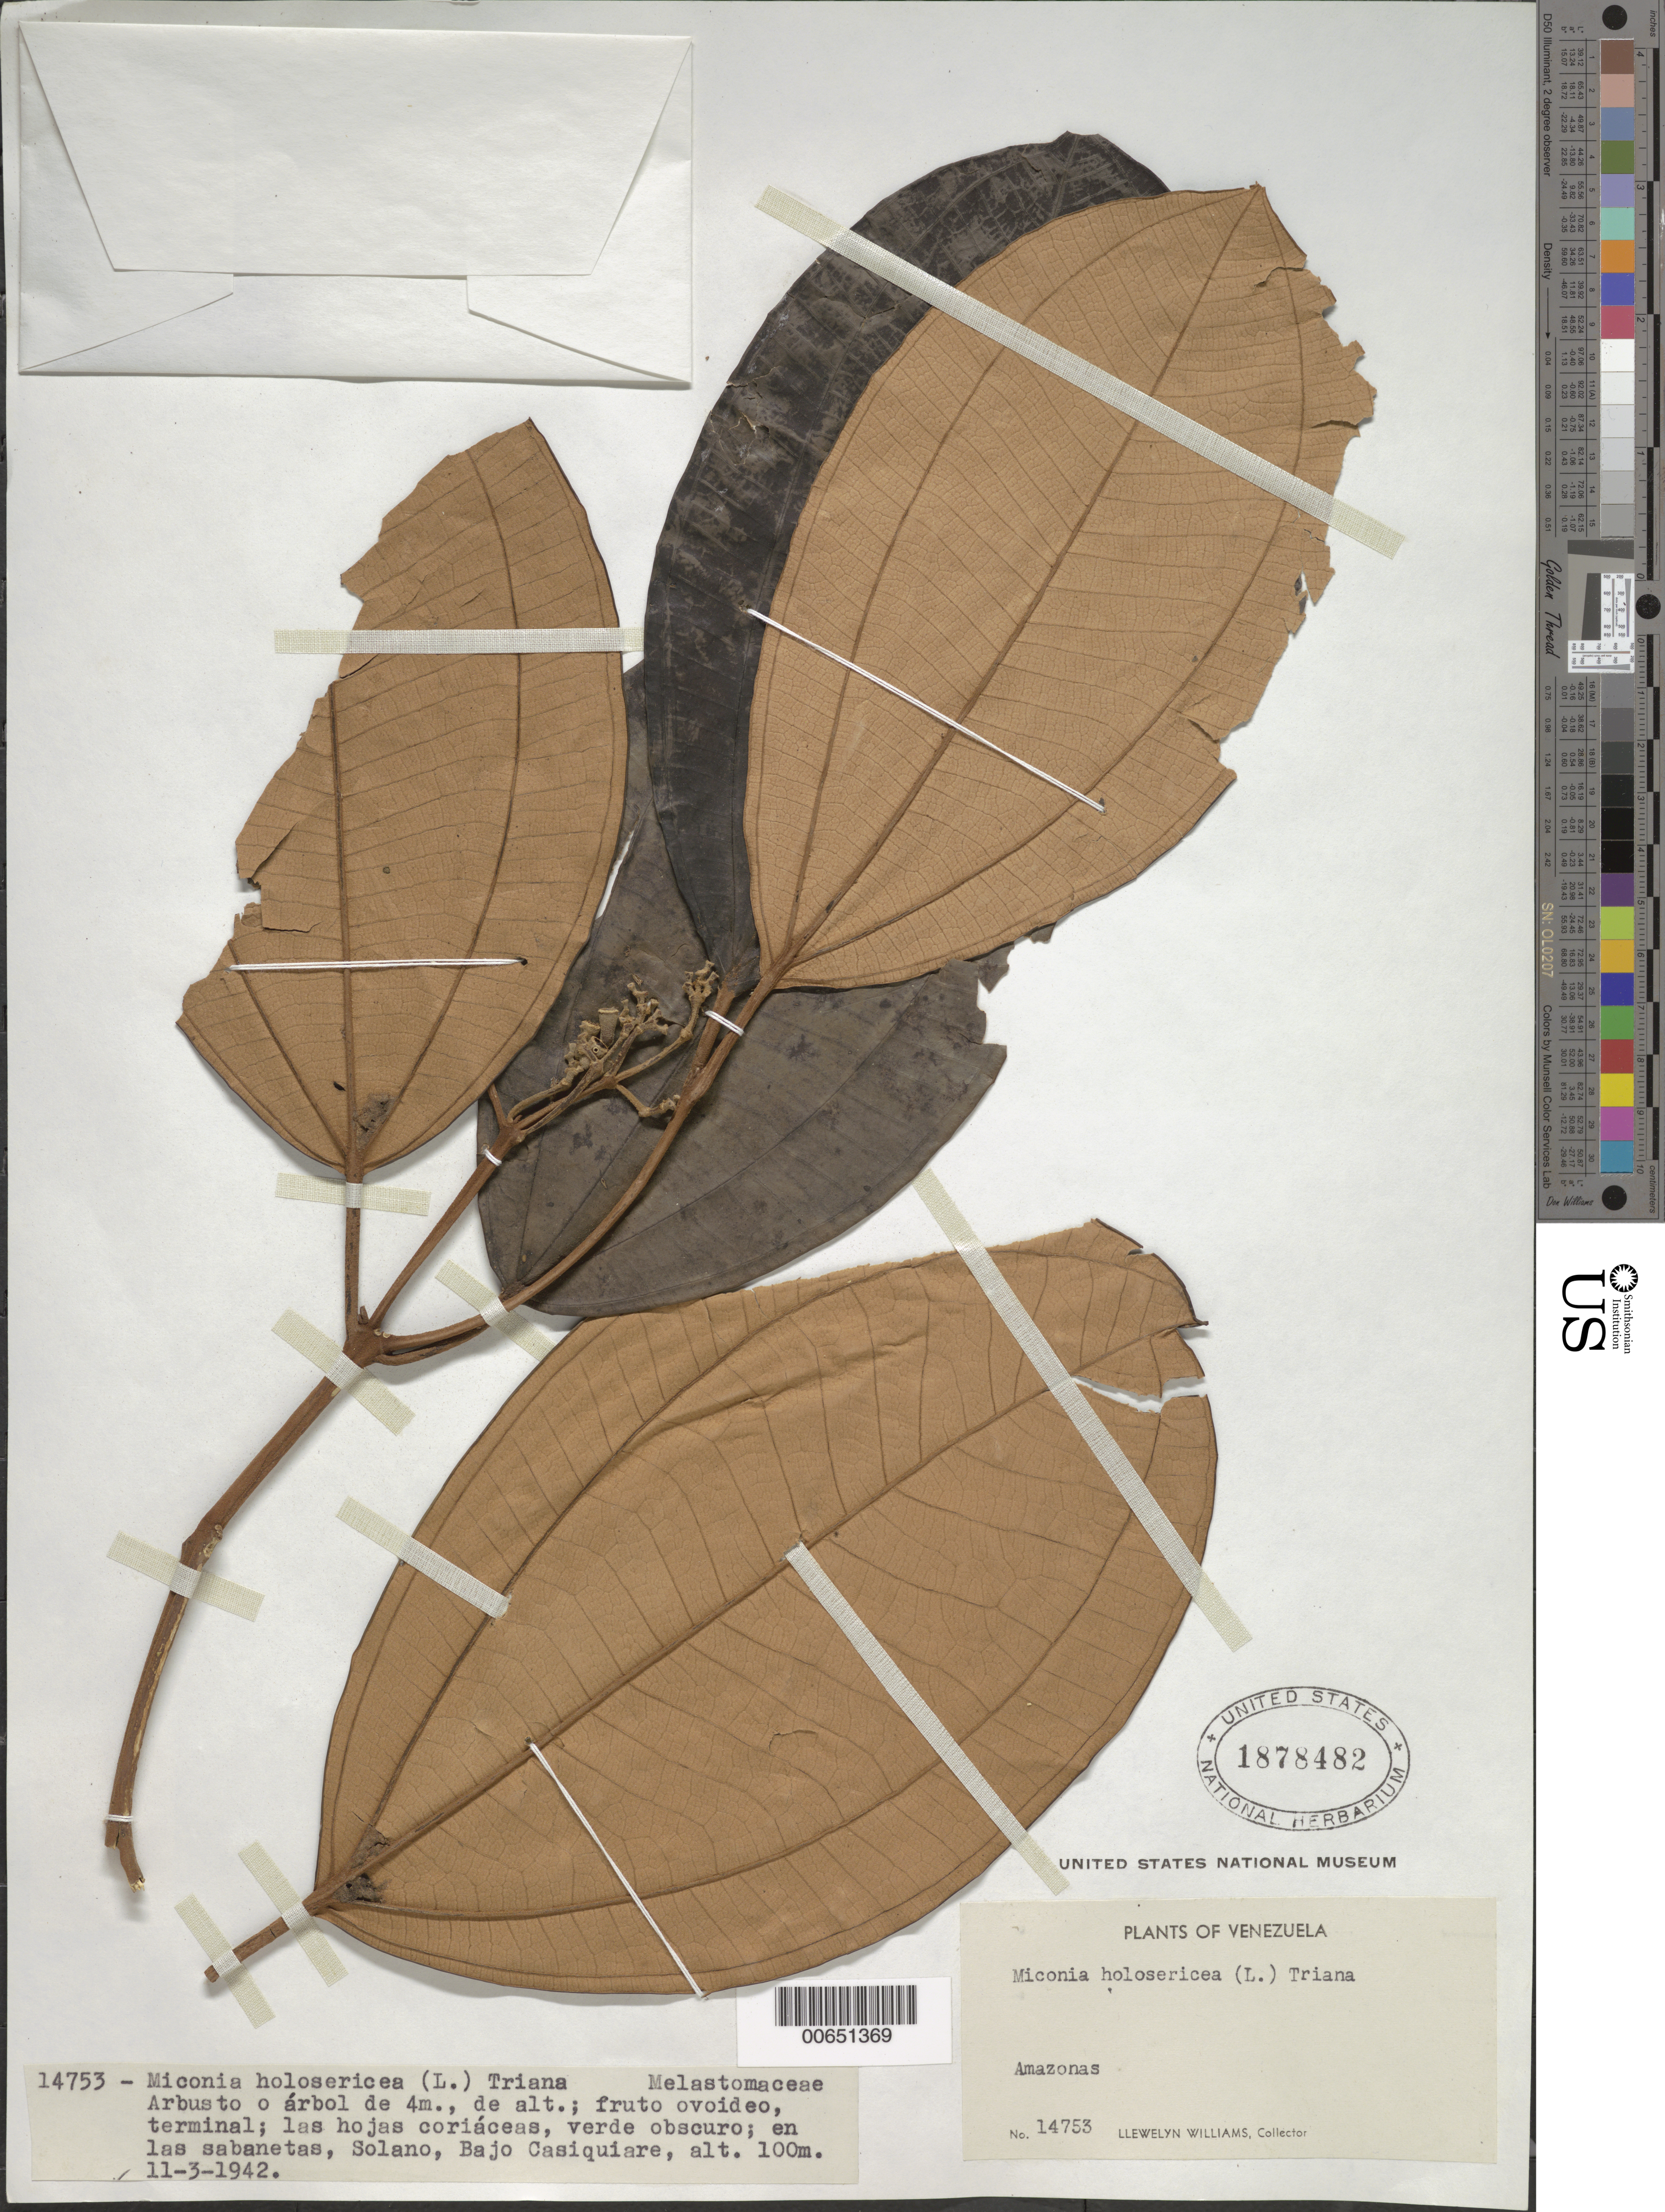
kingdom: Plantae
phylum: Tracheophyta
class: Magnoliopsida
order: Myrtales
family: Melastomataceae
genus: Miconia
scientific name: Miconia holosericea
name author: (L.) DC.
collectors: Ll. Williams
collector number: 14753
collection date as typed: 11-Mar-42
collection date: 1942-03-11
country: Venezuela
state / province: Amazonas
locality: Solano, Bajo Río Casiquiare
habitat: Sabanetas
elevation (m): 100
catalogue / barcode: US 1878482